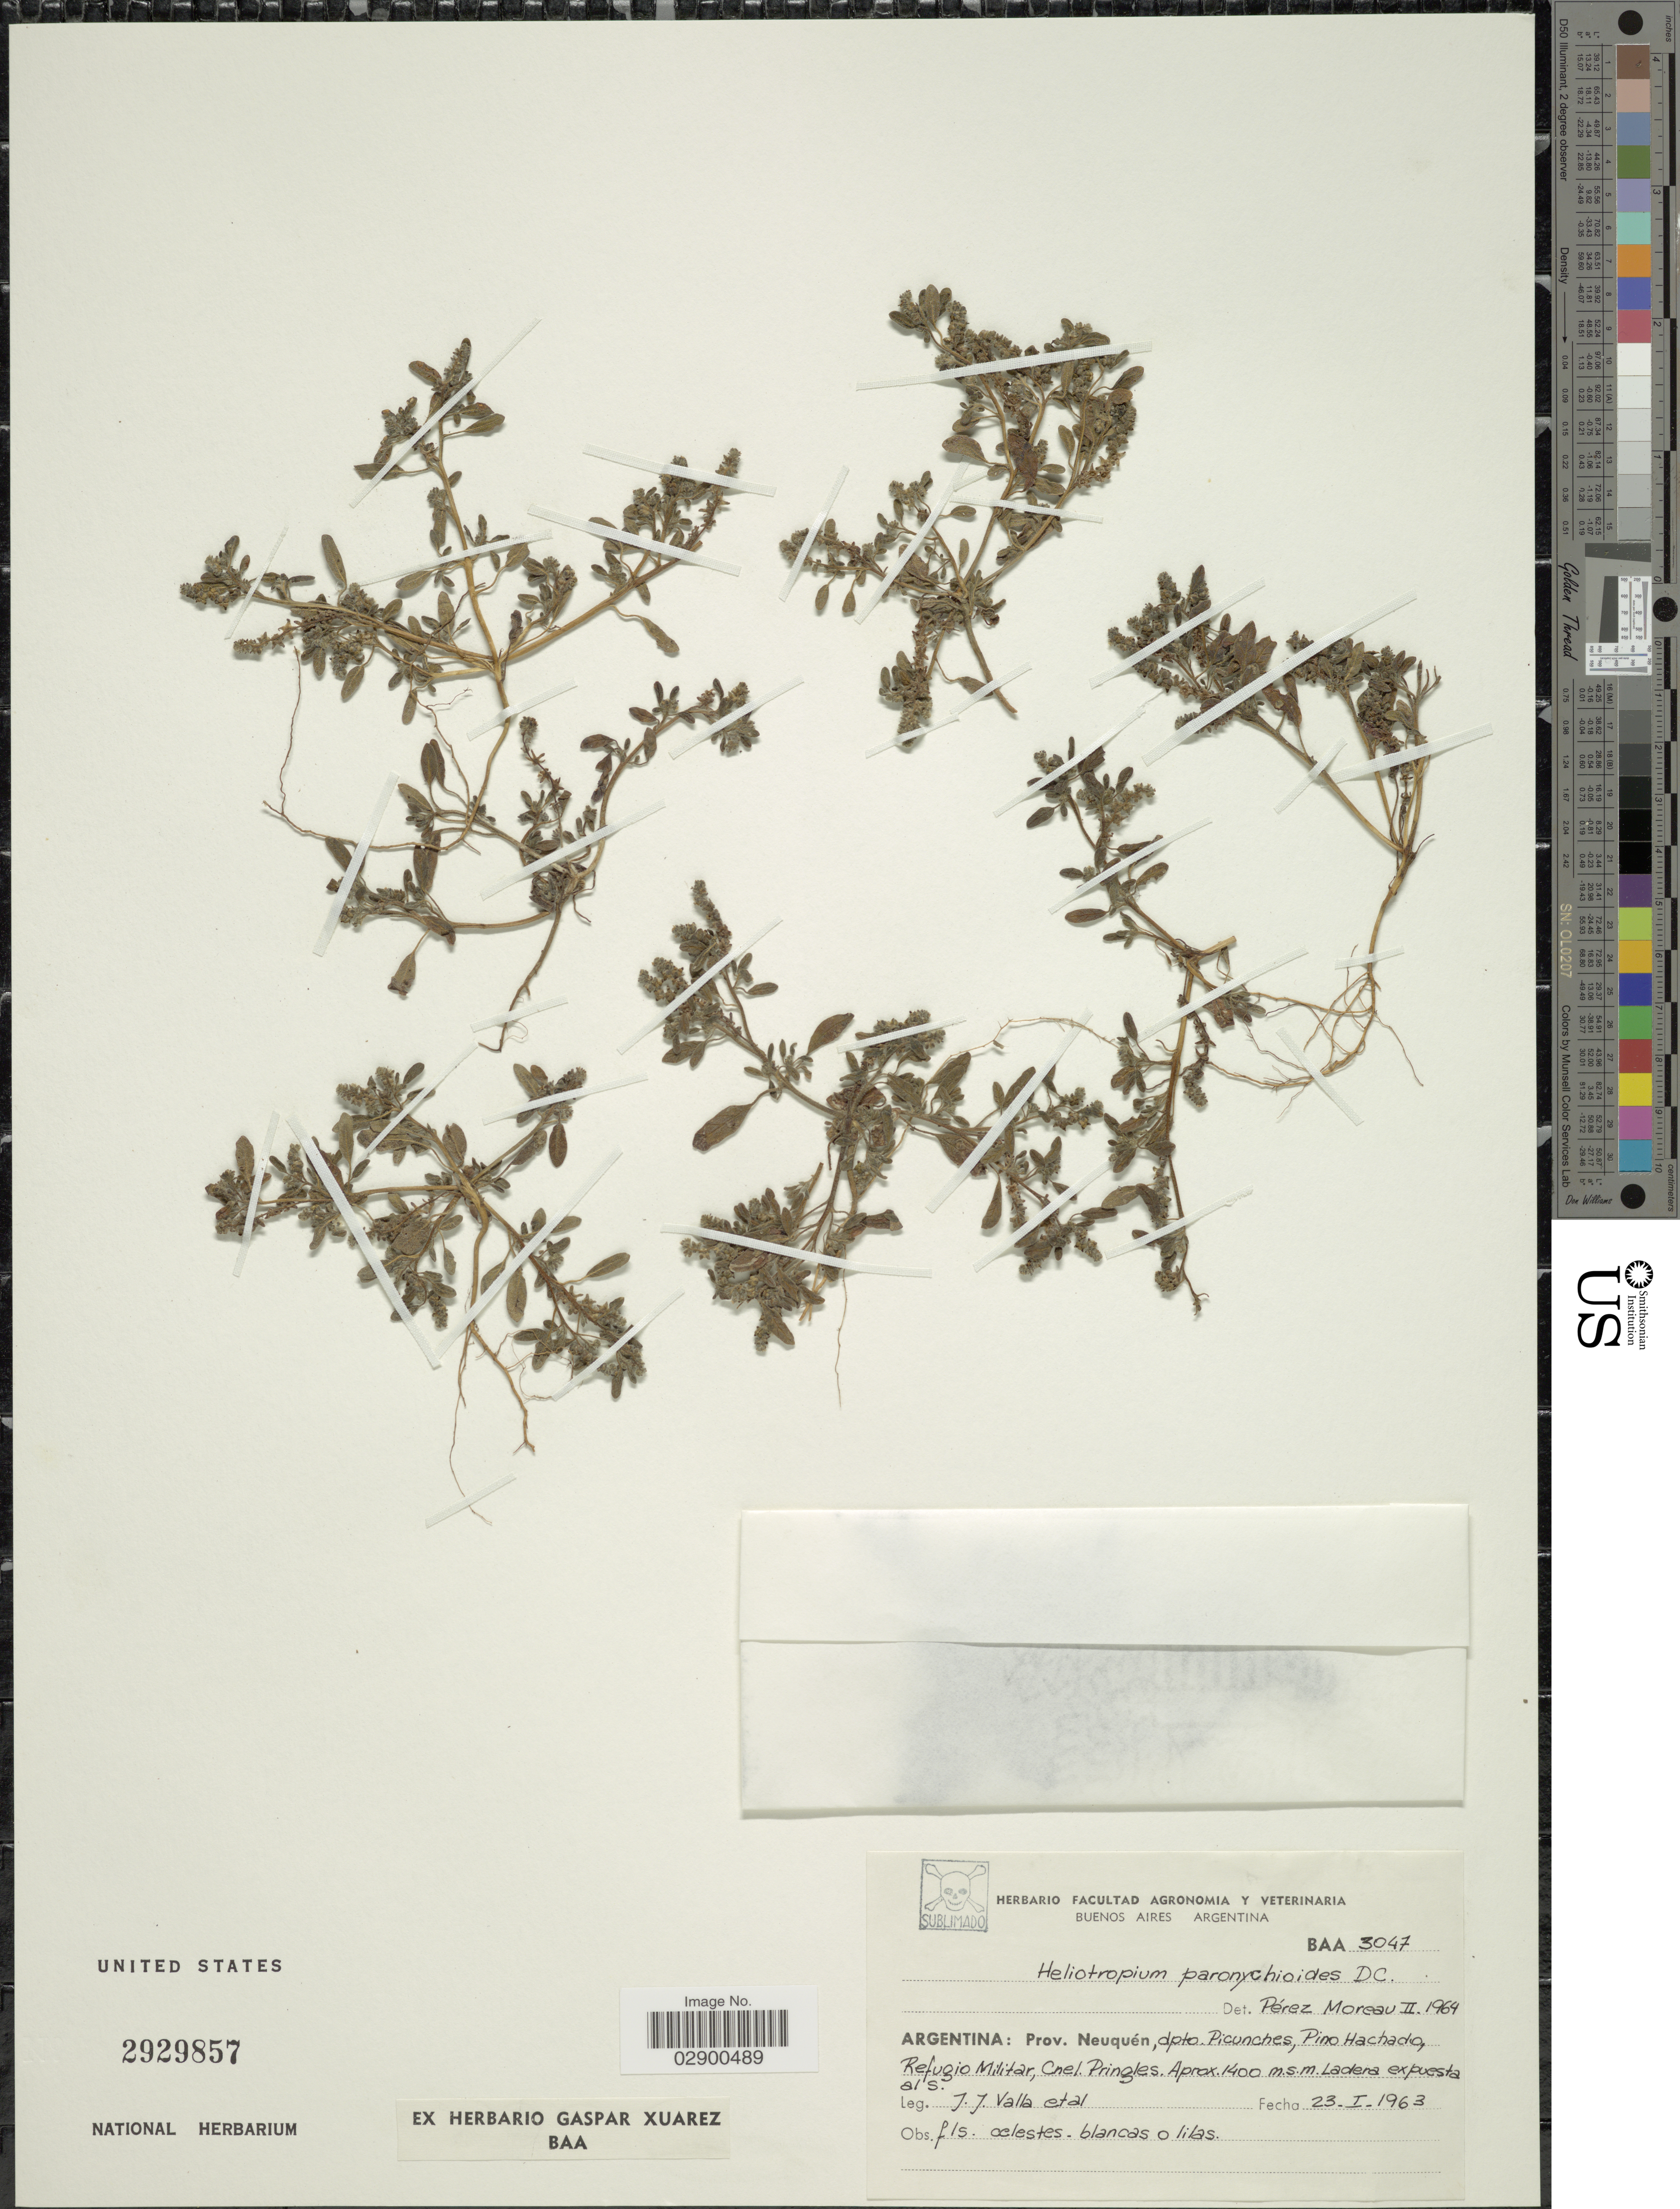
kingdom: Plantae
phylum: Tracheophyta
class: Magnoliopsida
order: Boraginales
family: Heliotropiaceae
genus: Heliotropium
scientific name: Heliotropium paronychioides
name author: DC.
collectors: J. Valla & et al.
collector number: BAA3047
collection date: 1963-01-23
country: Argentina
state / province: Neuquen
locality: Dpto. Picunhes, Pino Hachado, Refugio Militar, Cnel. Pringles.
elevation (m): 1400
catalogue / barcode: US 2929857